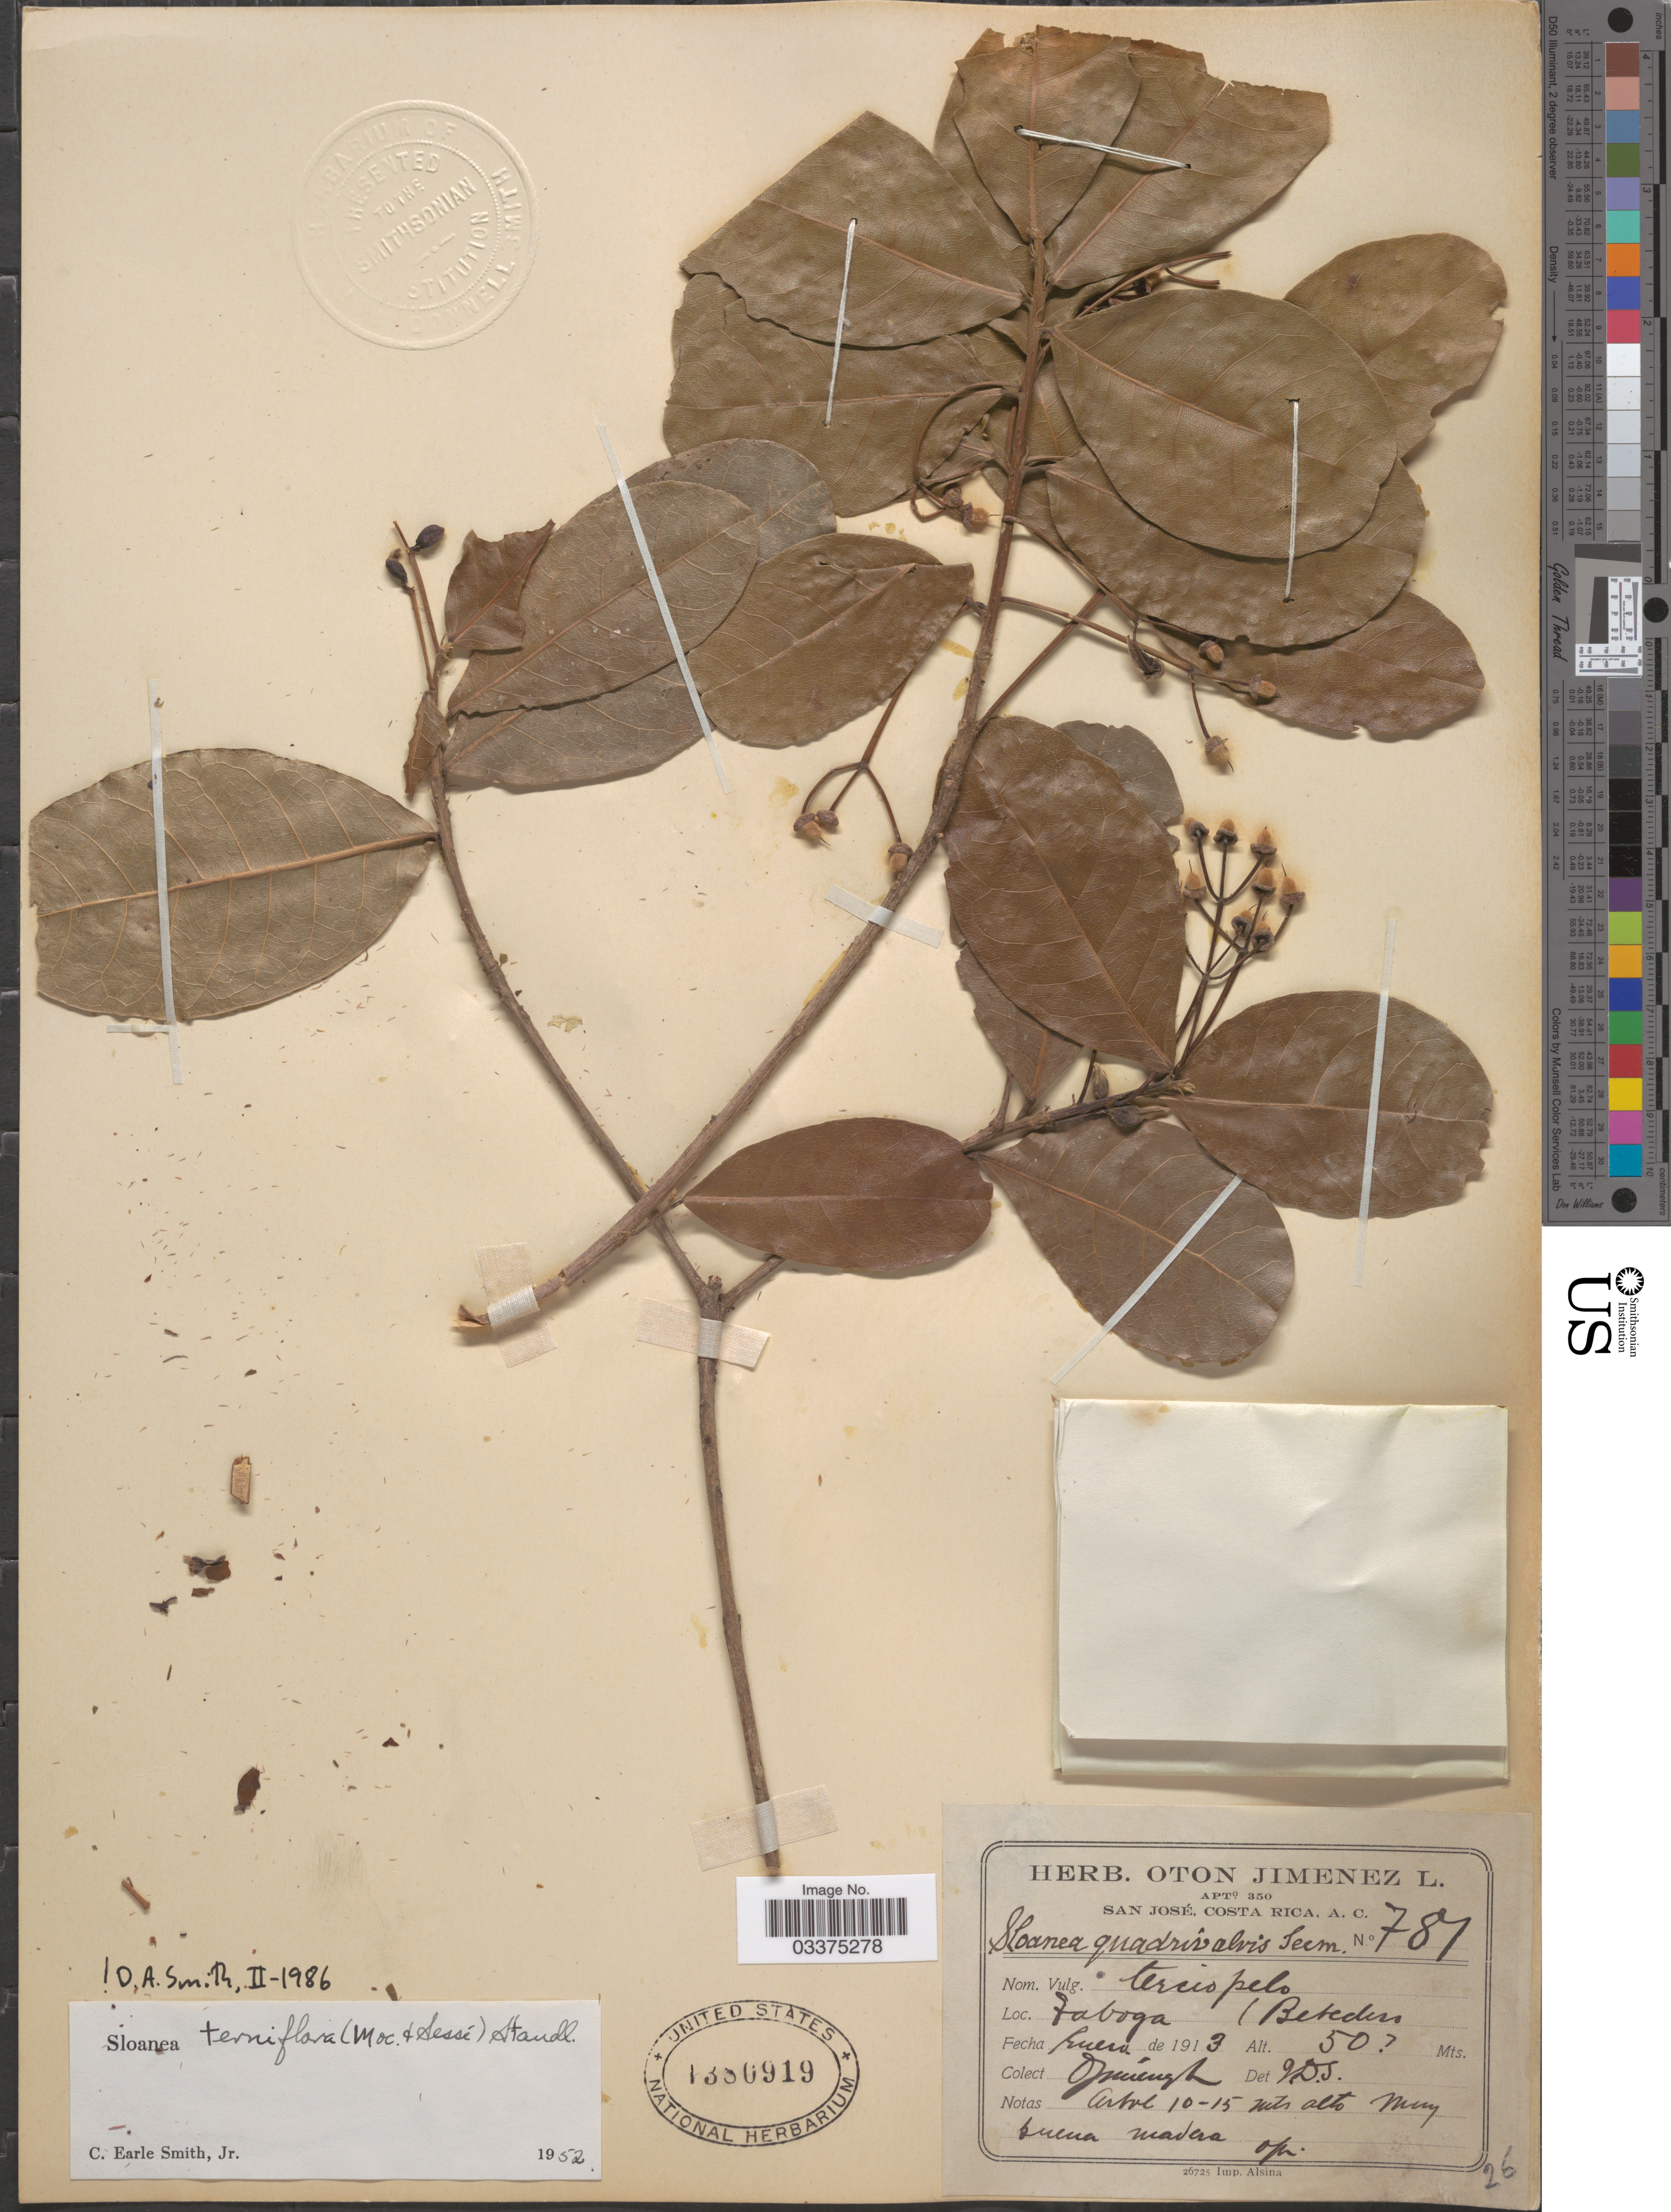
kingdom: Plantae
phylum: Tracheophyta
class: Magnoliopsida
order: Oxalidales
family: Elaeocarpaceae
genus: Sloanea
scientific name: Sloanea terniflora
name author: (Moc. & Sessé ex DC.) Standl.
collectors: O. Jiménez L.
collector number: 781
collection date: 1913-01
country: Panama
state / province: Panamá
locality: Taboga (Bebedero)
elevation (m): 50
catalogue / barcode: US 1380919